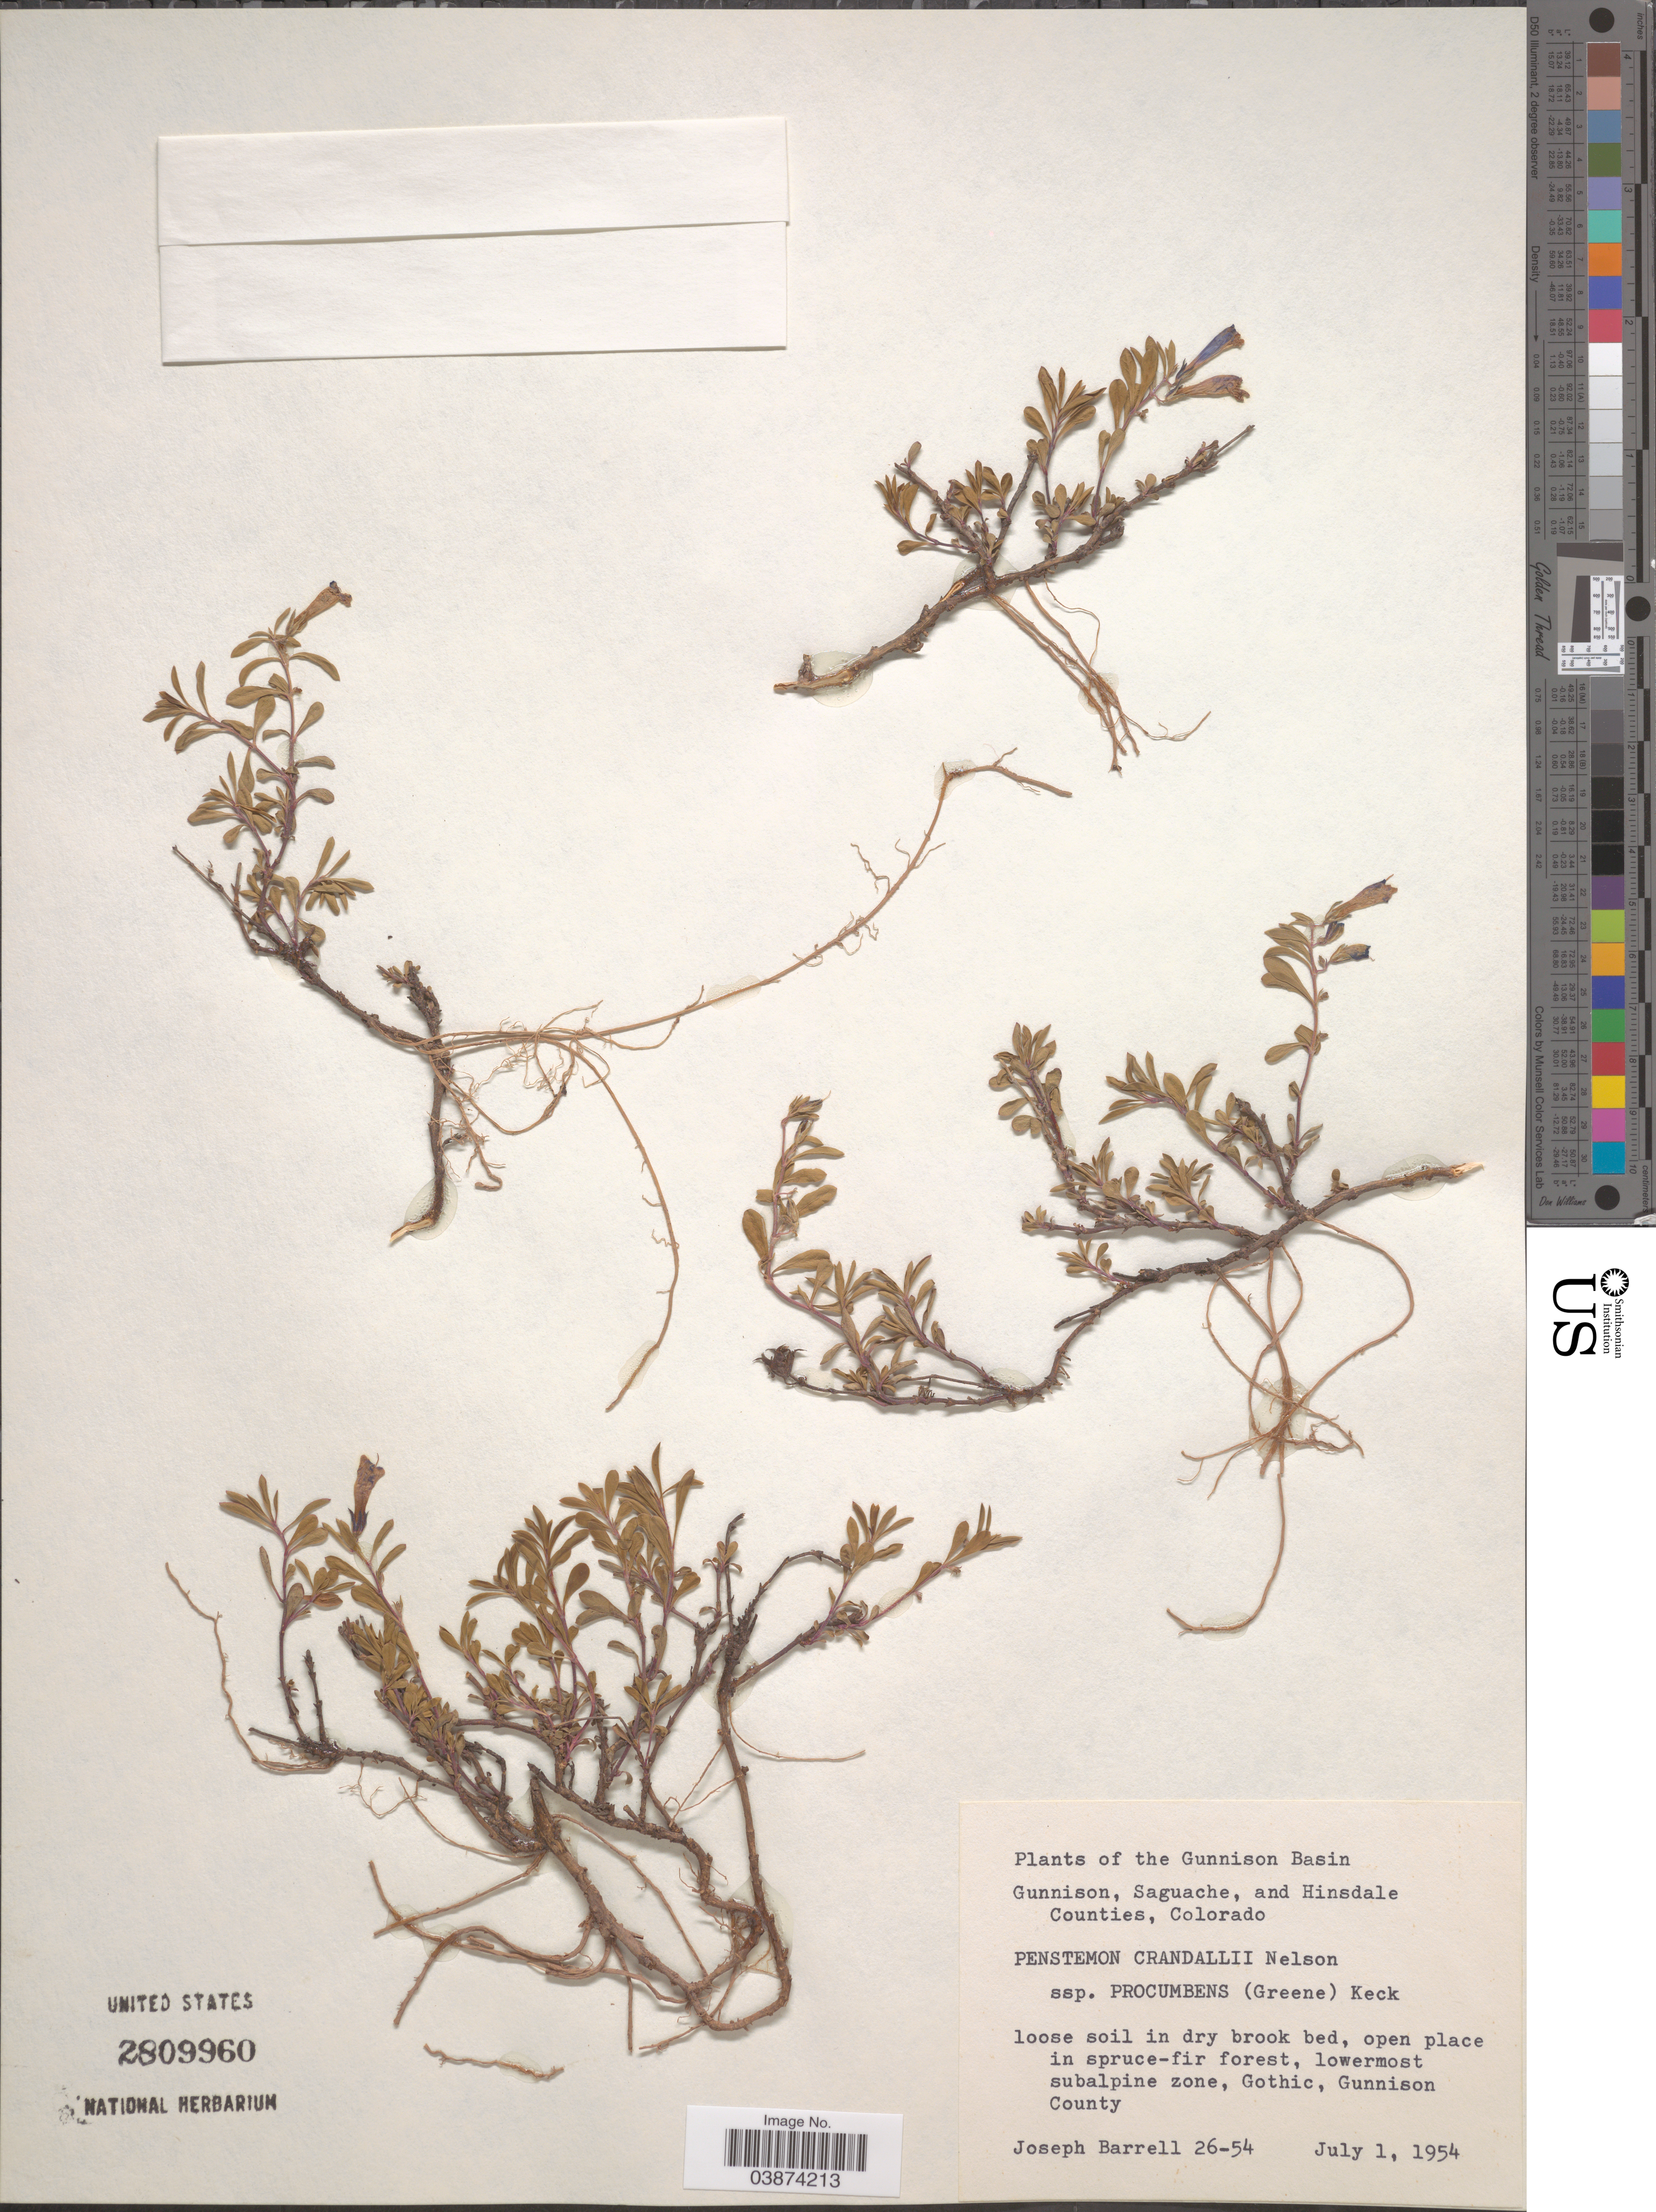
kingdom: Plantae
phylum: Tracheophyta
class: Magnoliopsida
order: Lamiales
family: Plantaginaceae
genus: Penstemon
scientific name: Penstemon crandallii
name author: A. Nelson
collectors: J. Barrell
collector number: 26-54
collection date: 1954-07-01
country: United States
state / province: Colorado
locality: Gunnison Basin. Loose soil in dry brook bed, open place in spruce-fir forest, lowermost subalpine zone, Gothic, Gunnison County.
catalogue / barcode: US 2809960